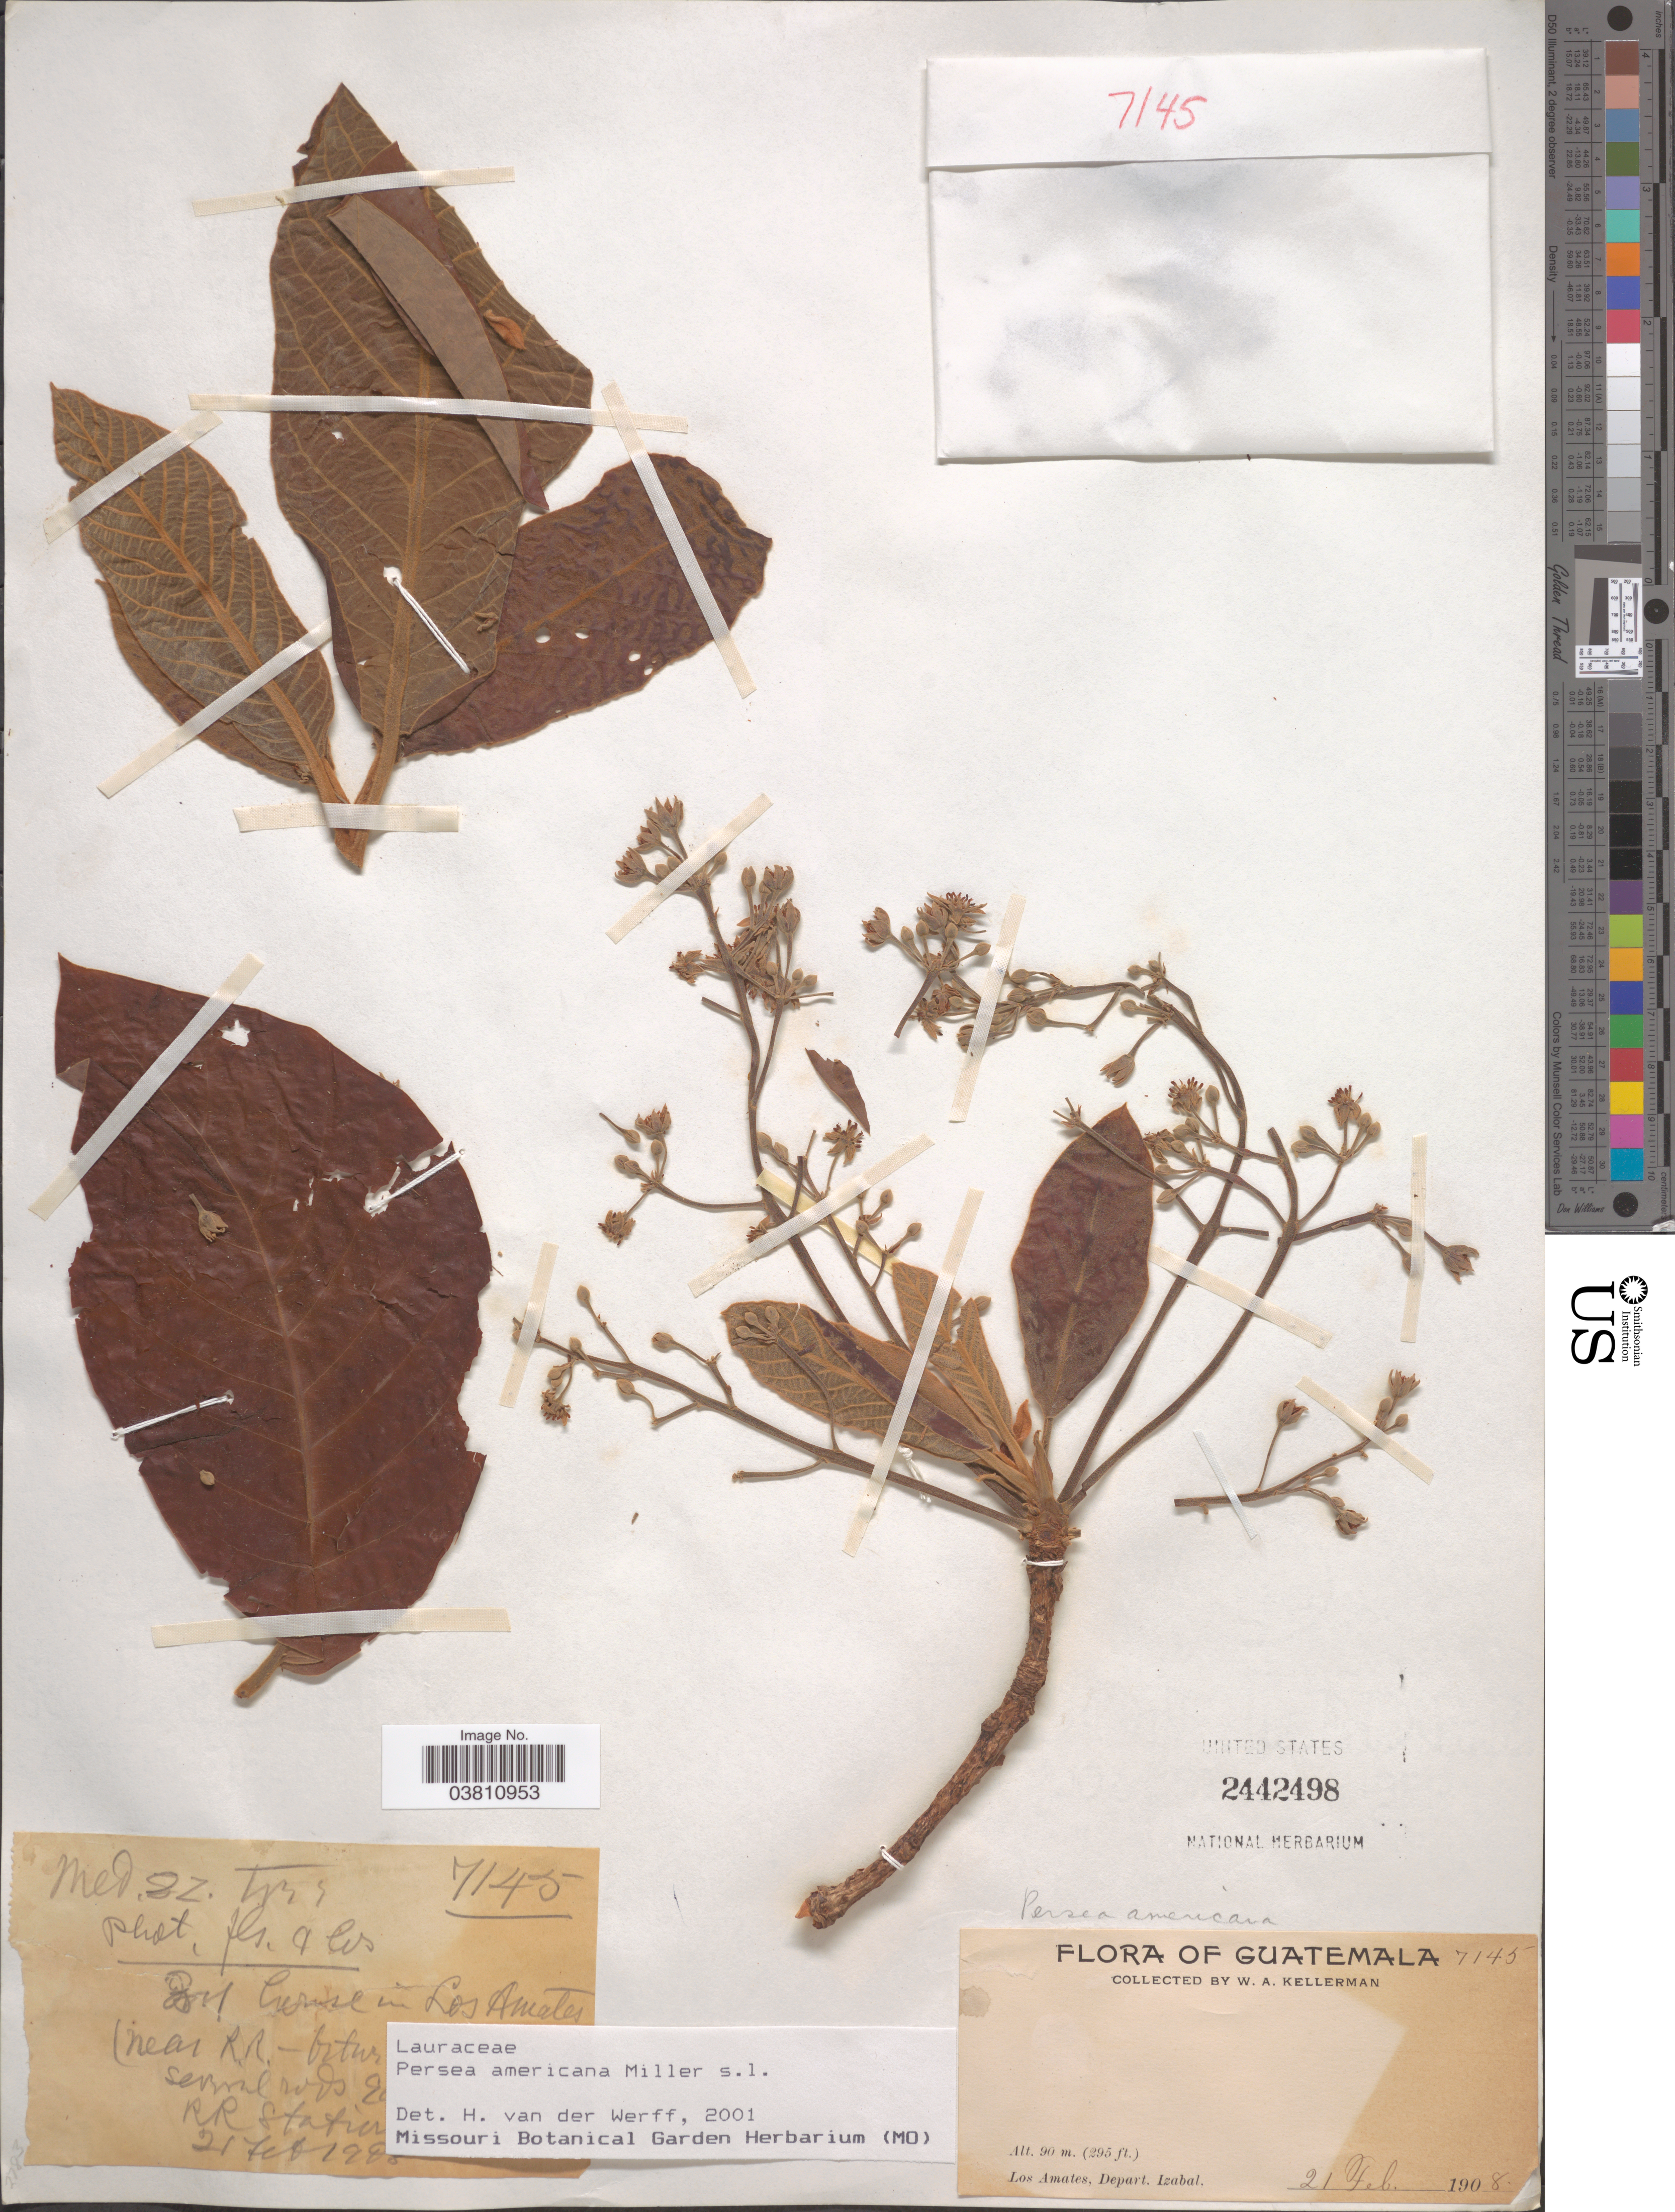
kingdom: Plantae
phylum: Tracheophyta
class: Magnoliopsida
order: Laurales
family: Lauraceae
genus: Persea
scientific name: Persea americana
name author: Mill.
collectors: W. Kellerman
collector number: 7145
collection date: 1908-02-21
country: Guatemala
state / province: Izabal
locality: Fort Course in Los Amates, Depart. Izabal. (near R.R. - betw [illegible text] several rods [illegible text] RR Station [illegible text].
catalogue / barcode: US 2442498